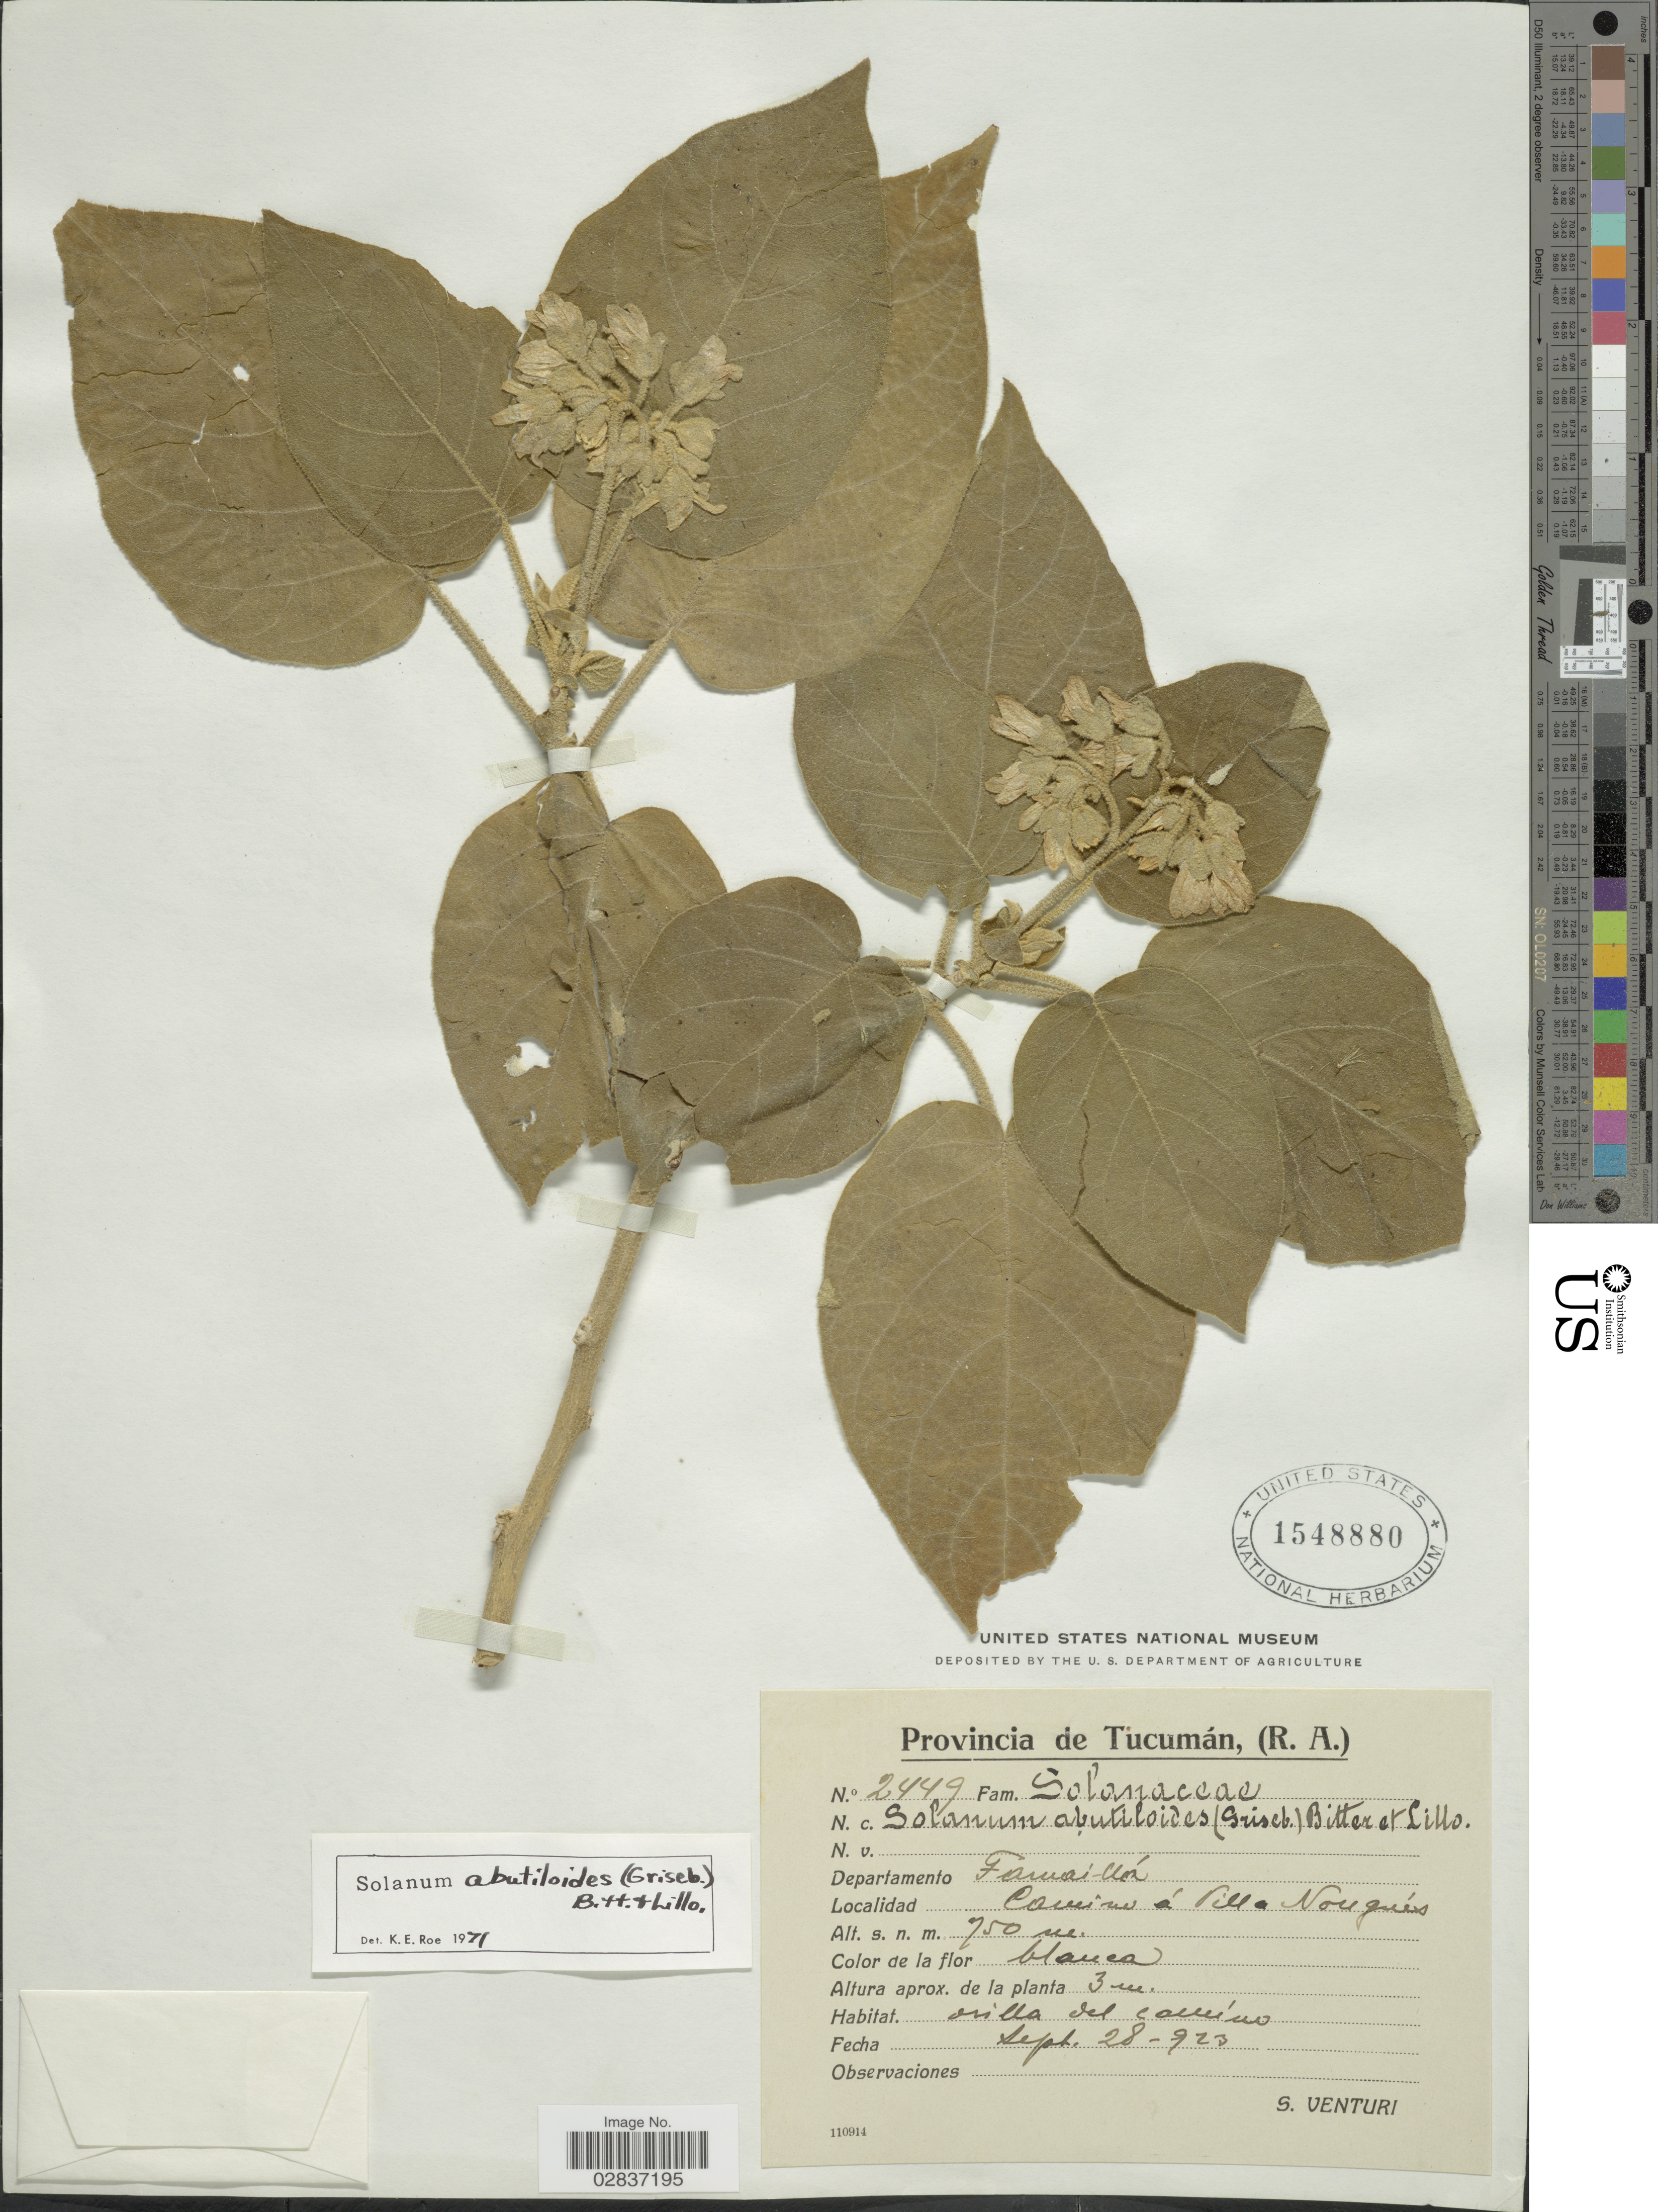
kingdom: Plantae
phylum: Tracheophyta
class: Magnoliopsida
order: Solanales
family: Solanaceae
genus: Solanum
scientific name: Solanum abutiloides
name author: (Griseb.) Bitter & Lillo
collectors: S. Venturi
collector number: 2449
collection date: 1923-09-28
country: Argentina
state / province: Tucuman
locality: Departamento Famailla, Camino á Villa Nougués.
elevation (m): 750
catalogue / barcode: US 1548880